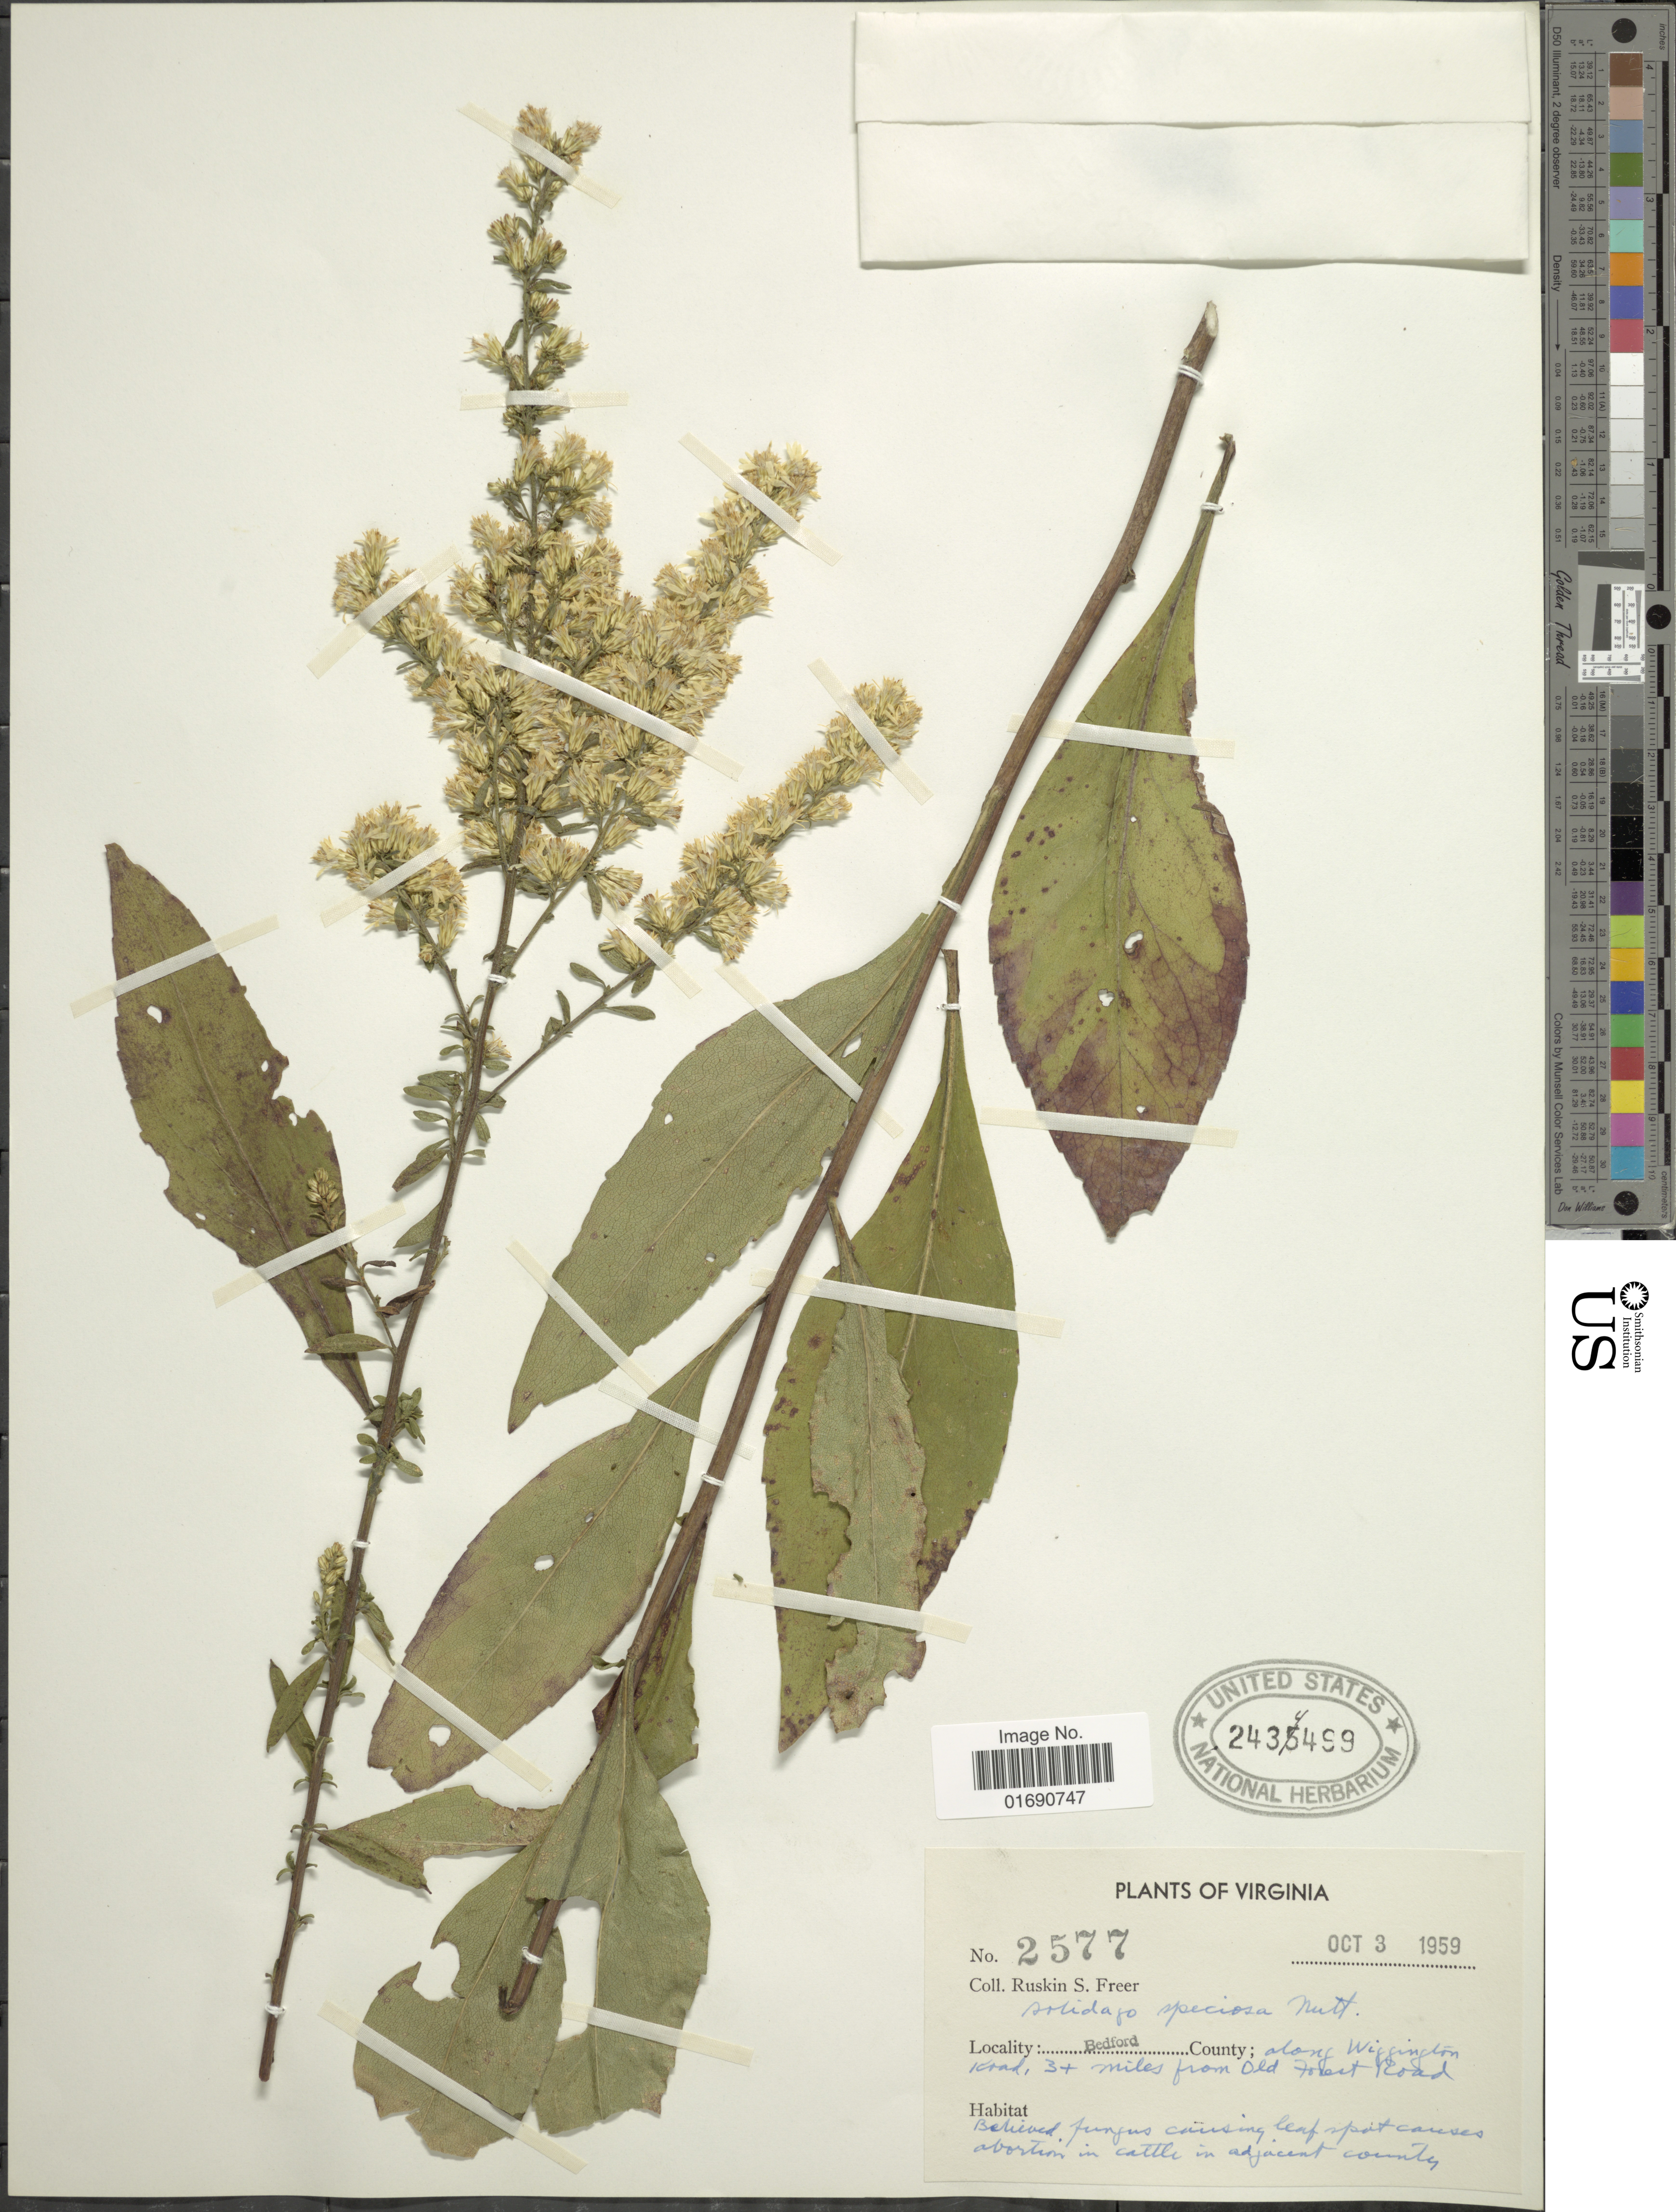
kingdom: Plantae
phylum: Tracheophyta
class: Magnoliopsida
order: Asterales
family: Asteraceae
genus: Solidago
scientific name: Solidago speciosa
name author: Nutt.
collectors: R. Freer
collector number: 2577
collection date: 1959-10-03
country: United States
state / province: Virginia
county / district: Bedford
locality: Bedford, County; along Wiggington Road, 3+ miles from Old forest Road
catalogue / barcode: US 2434499